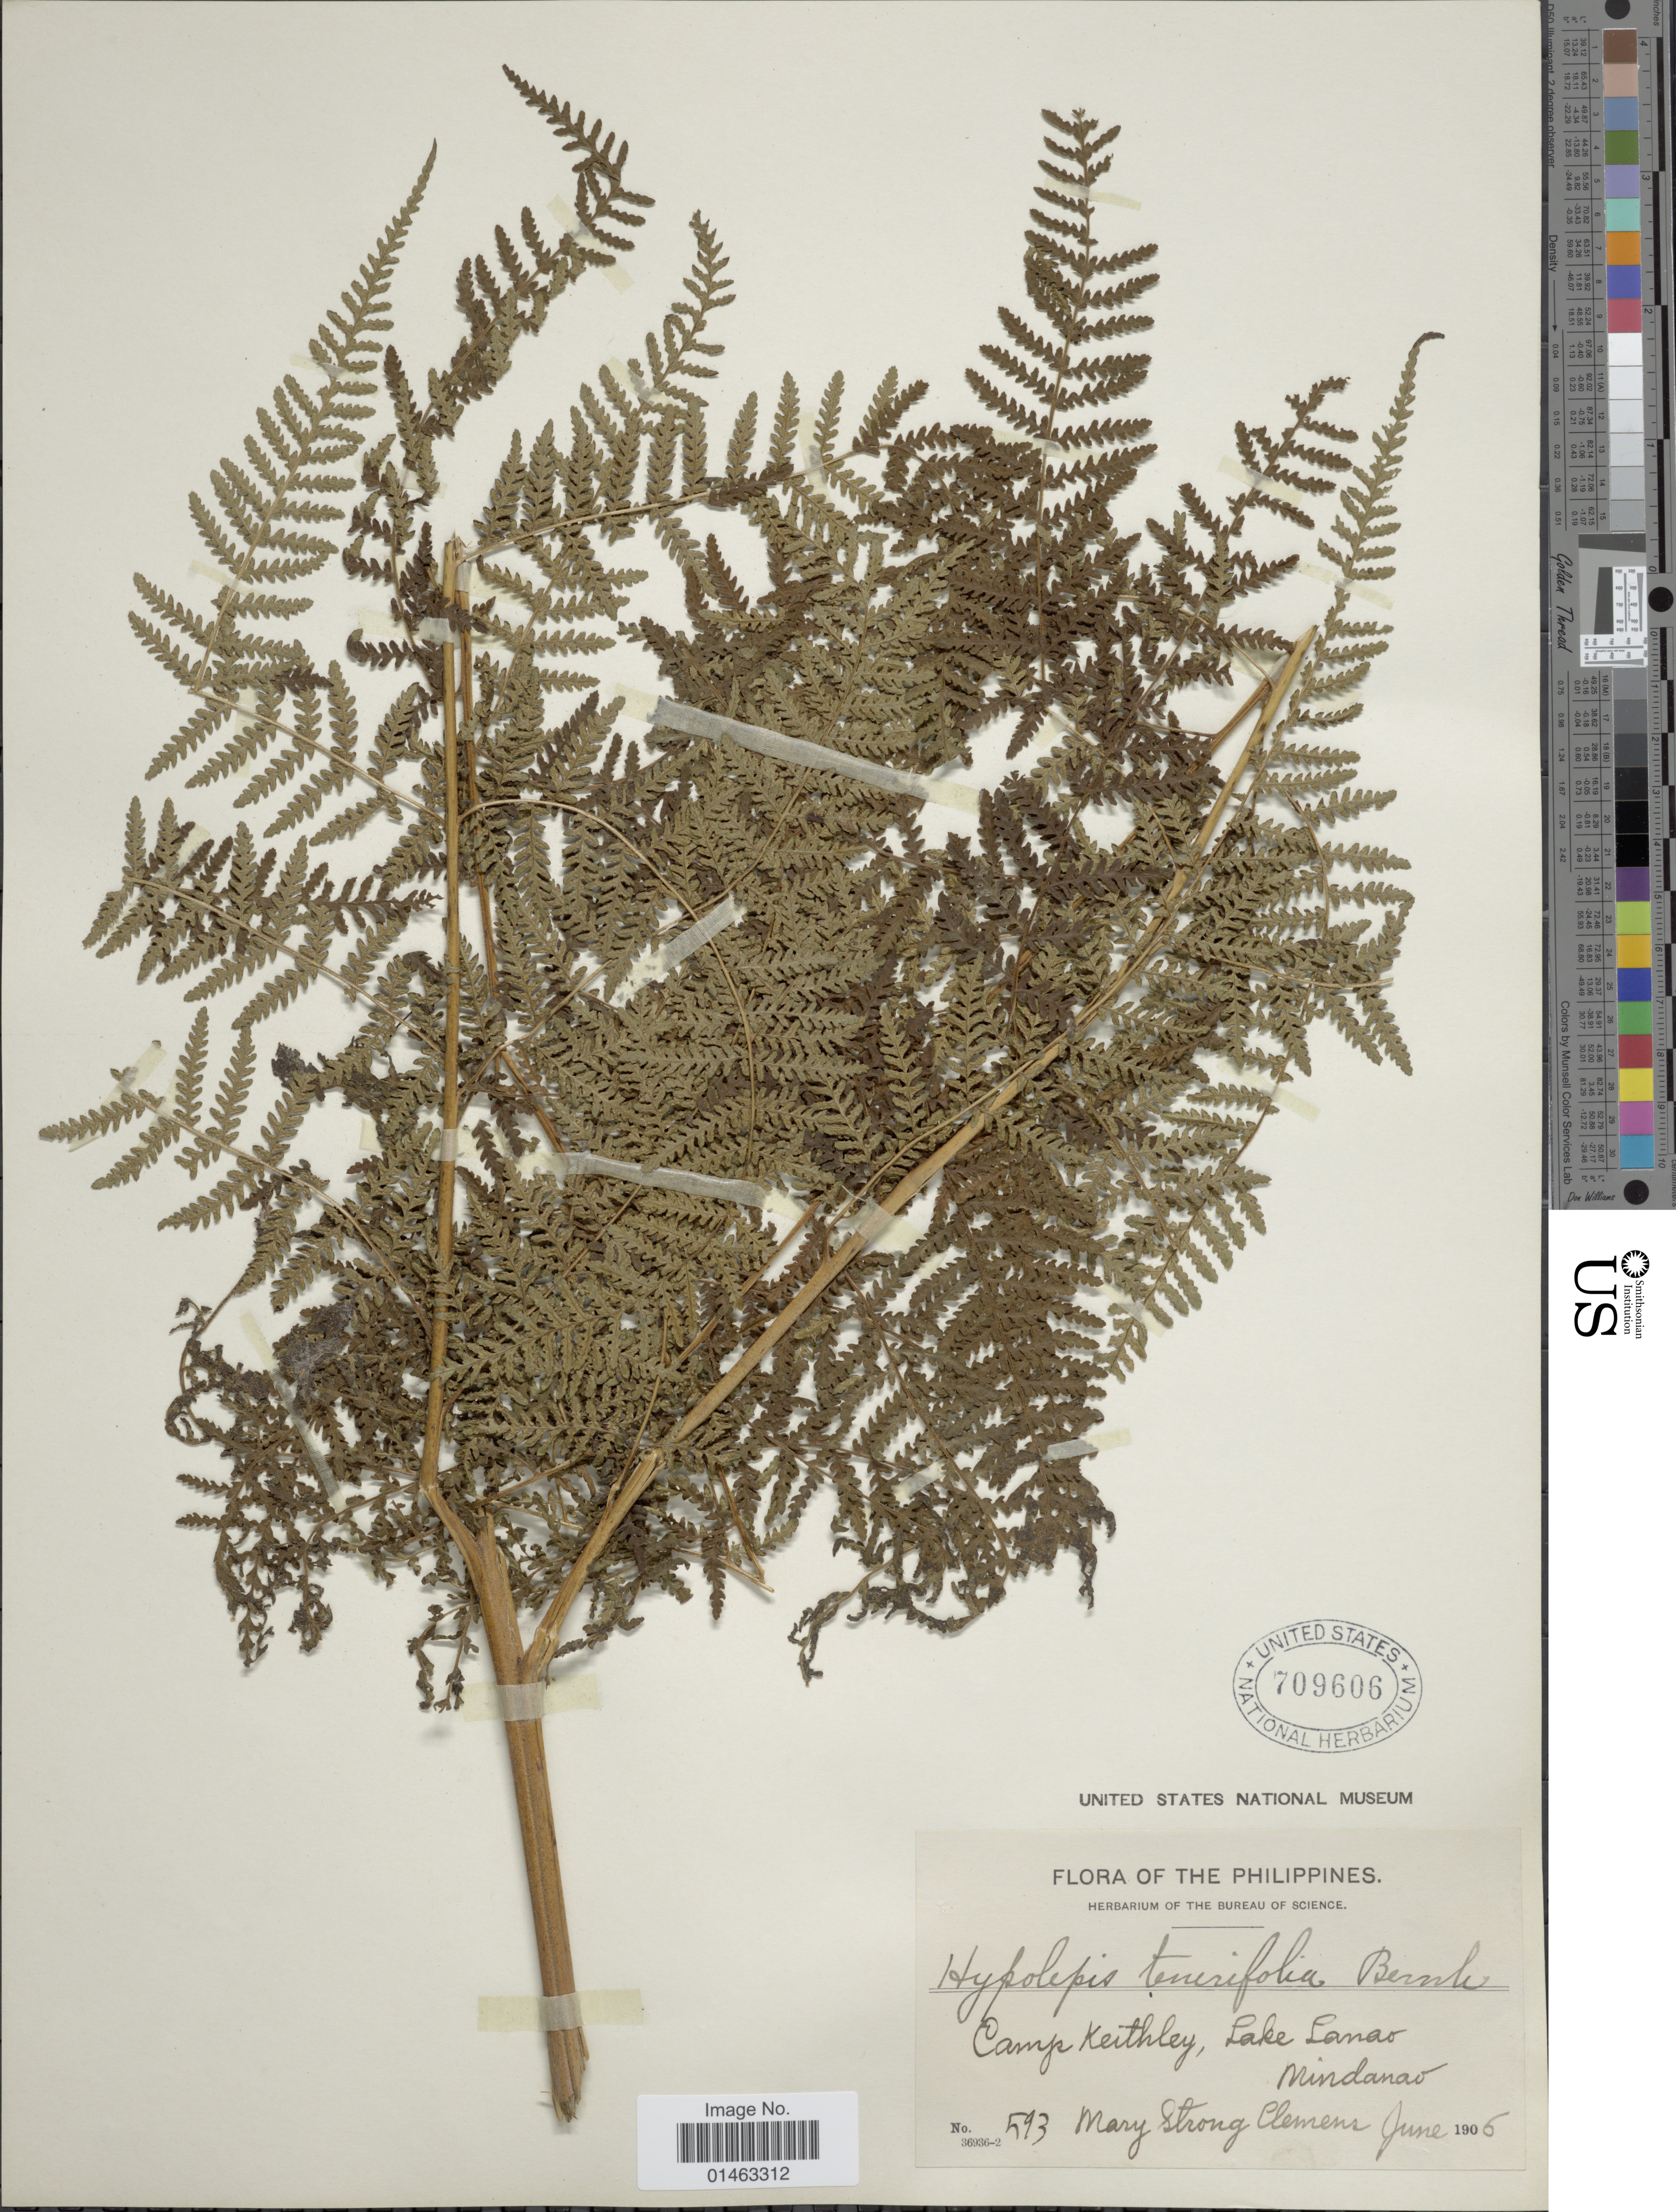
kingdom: Plantae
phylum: Tracheophyta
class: Polypodiopsida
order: Polypodiales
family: Dennstaedtiaceae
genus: Hypolepis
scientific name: Hypolepis tenuifolia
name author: (G. Forst.) Bernh.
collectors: M. S. Clemens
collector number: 593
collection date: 1906-06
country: Philippines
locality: Camp Keithley, Lake Lanao Mindanao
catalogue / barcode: US 709606